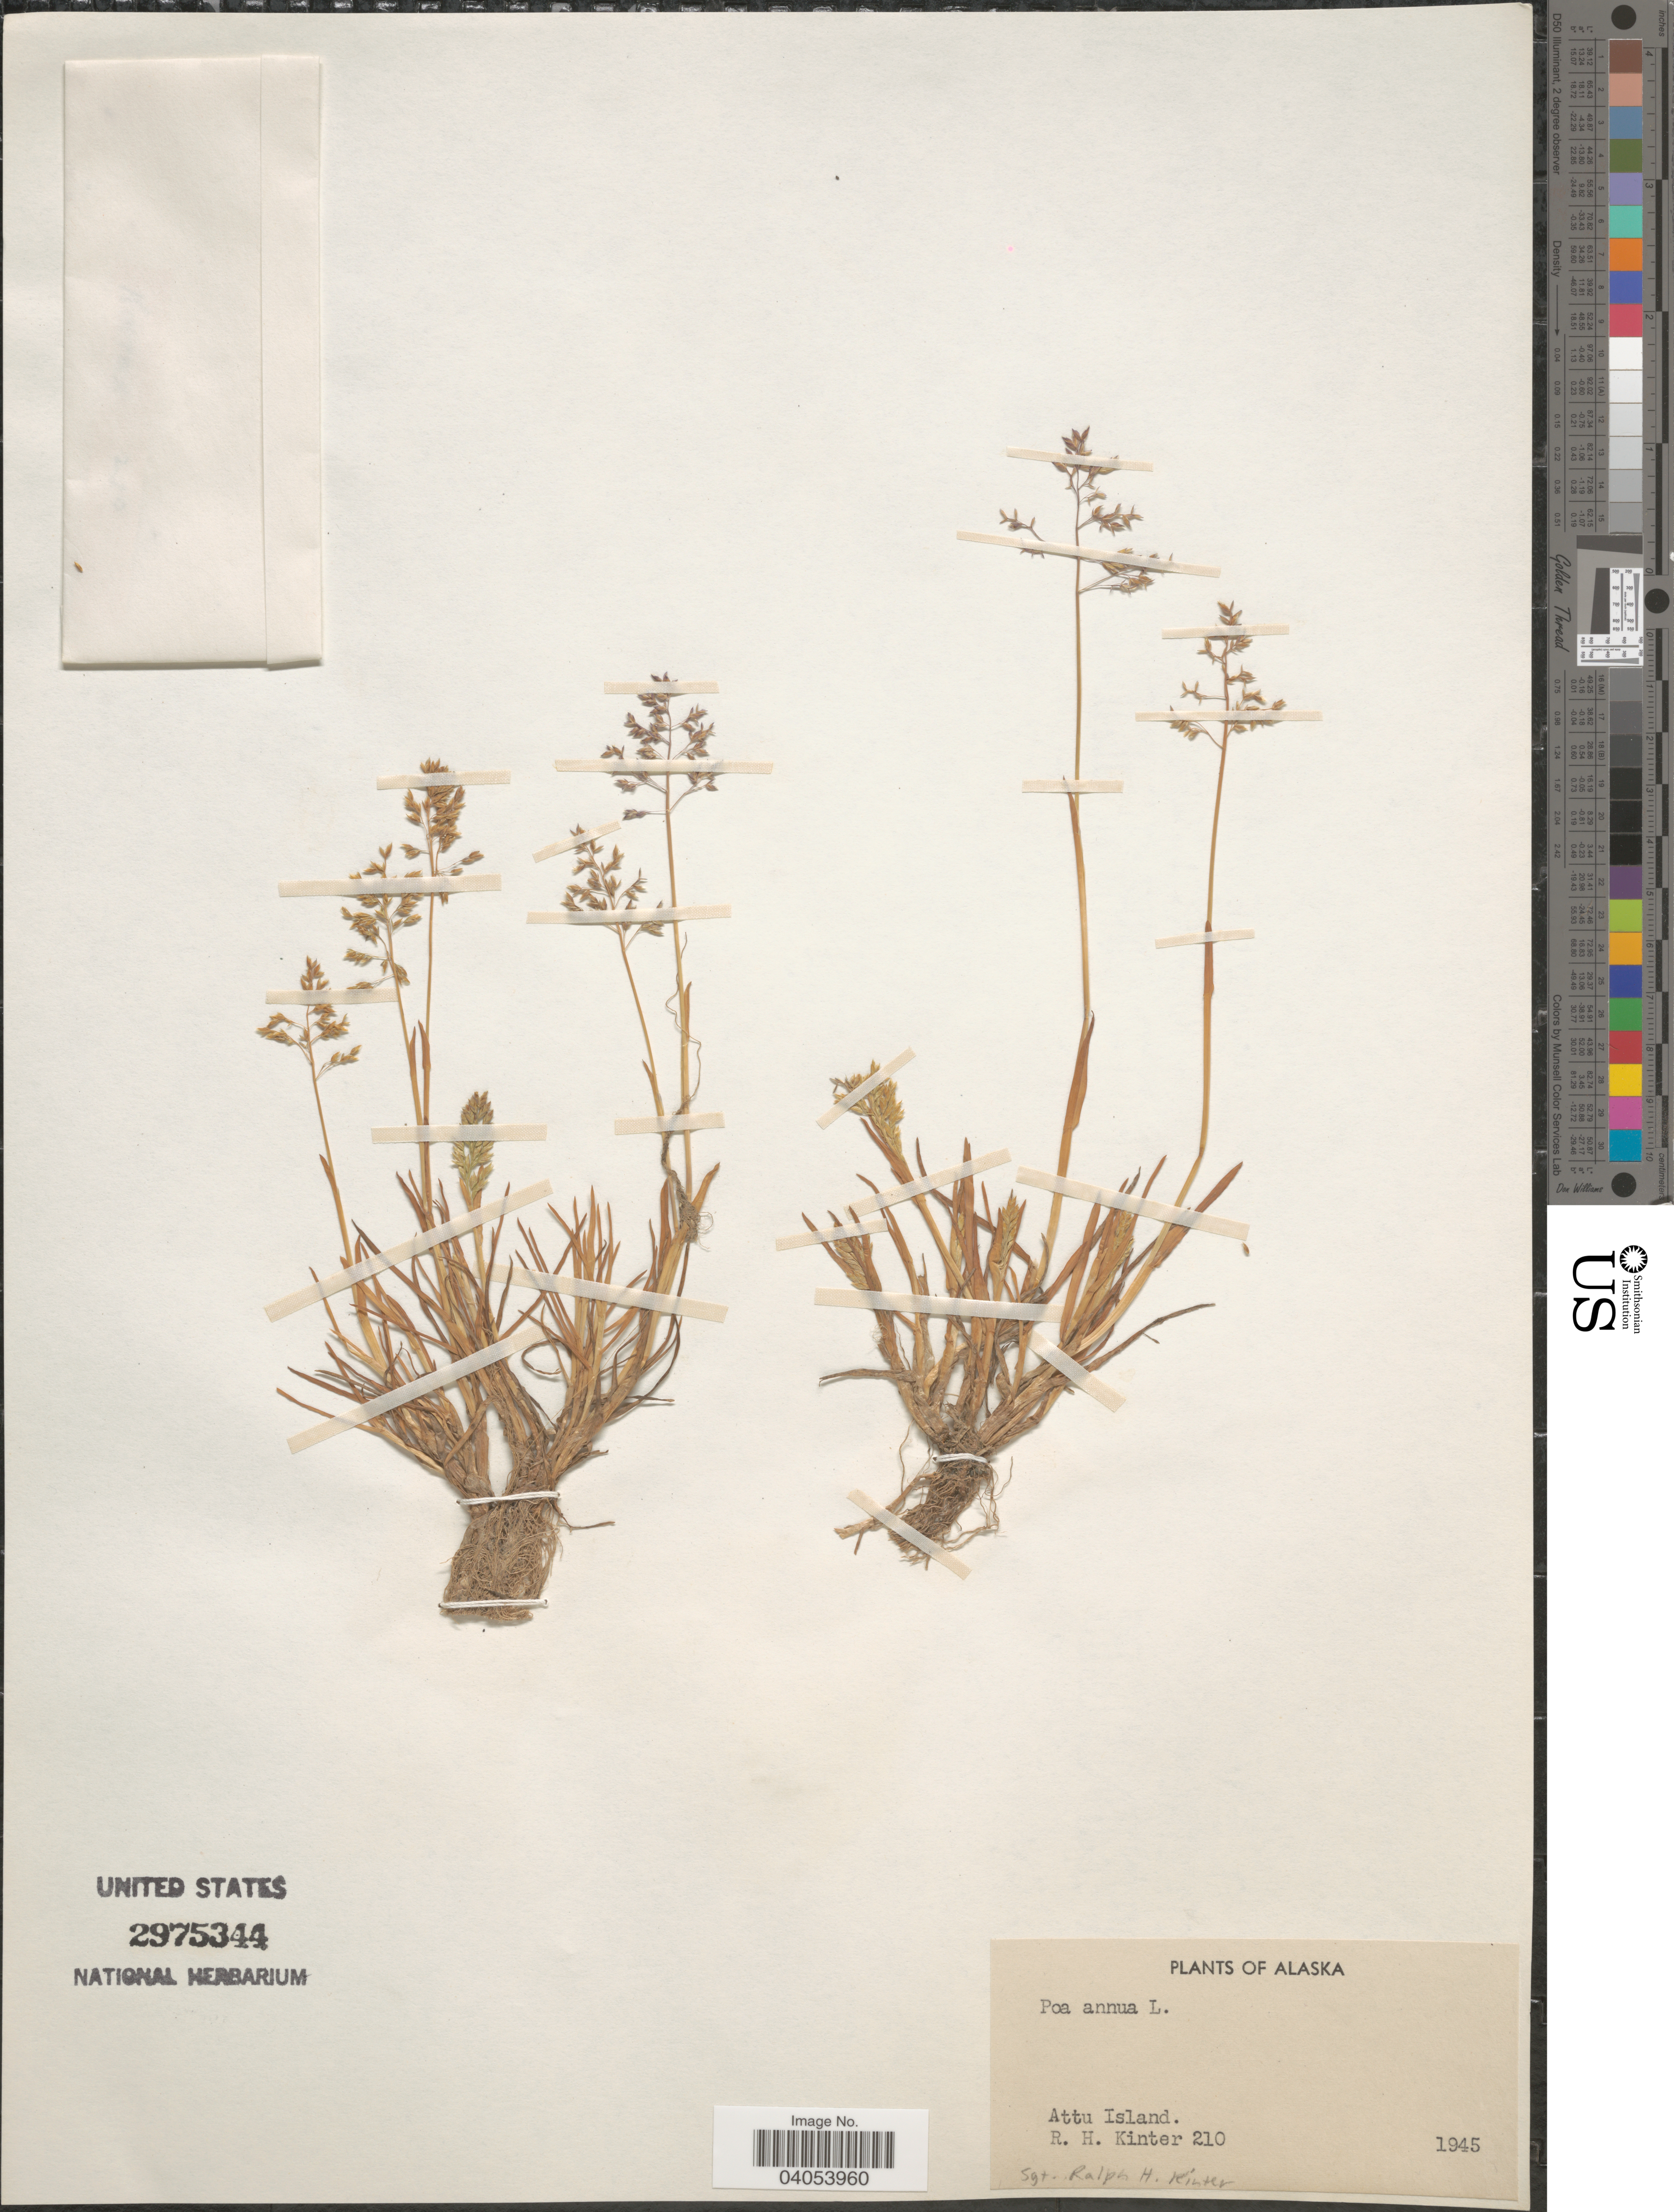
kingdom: Plantae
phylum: Tracheophyta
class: Liliopsida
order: Poales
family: Poaceae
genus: Poa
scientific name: Poa annua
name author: L.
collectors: R. Kinter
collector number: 210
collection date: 1945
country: United States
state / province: Alaska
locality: Attu Island.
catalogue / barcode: US 2975344